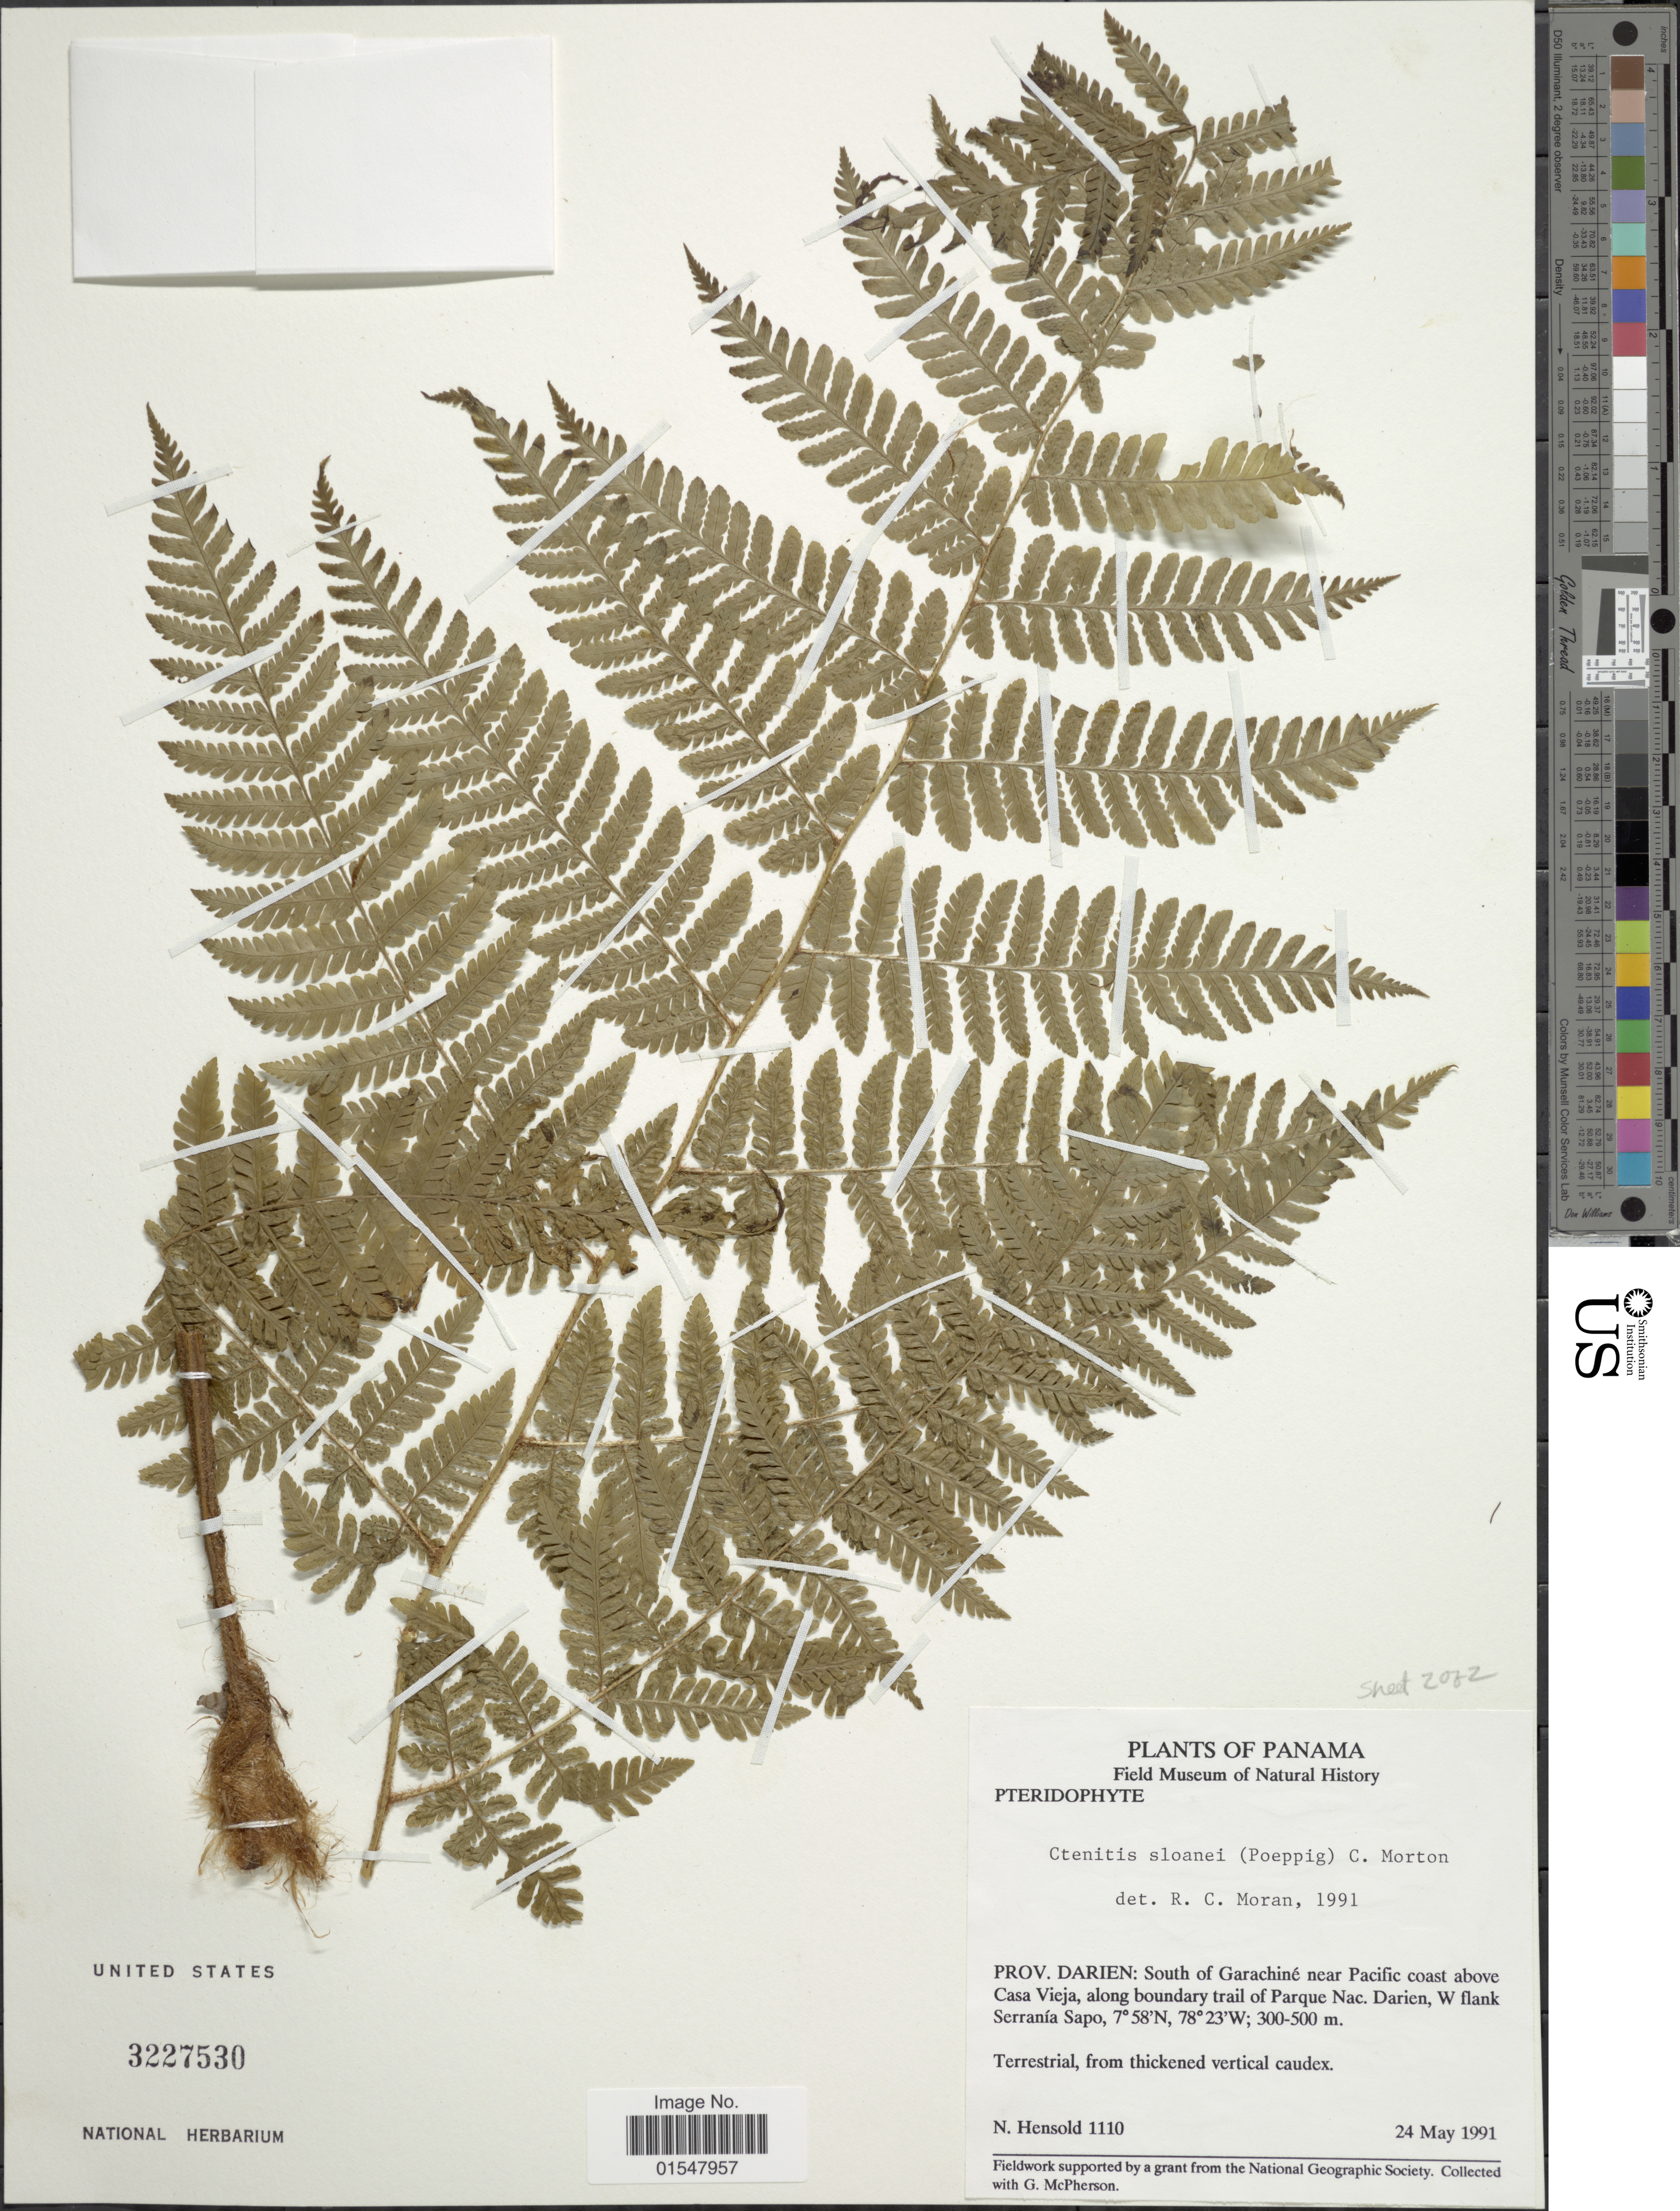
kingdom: Plantae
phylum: Tracheophyta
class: Polypodiopsida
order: Polypodiales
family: Dryopteridaceae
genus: Ctenitis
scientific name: Ctenitis sloanei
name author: (Poepp. ex Spreng.) C.V. Morton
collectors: N. Hensold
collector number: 1110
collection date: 1991-05-24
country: Panama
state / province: Darién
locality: Panama, Prov. darien: south of Garachiné near Pacific coast above Casa Vieja, along boundary trail of Parque Nac. Darien, W flank Serranía Sapo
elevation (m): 300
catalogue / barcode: US 3227530